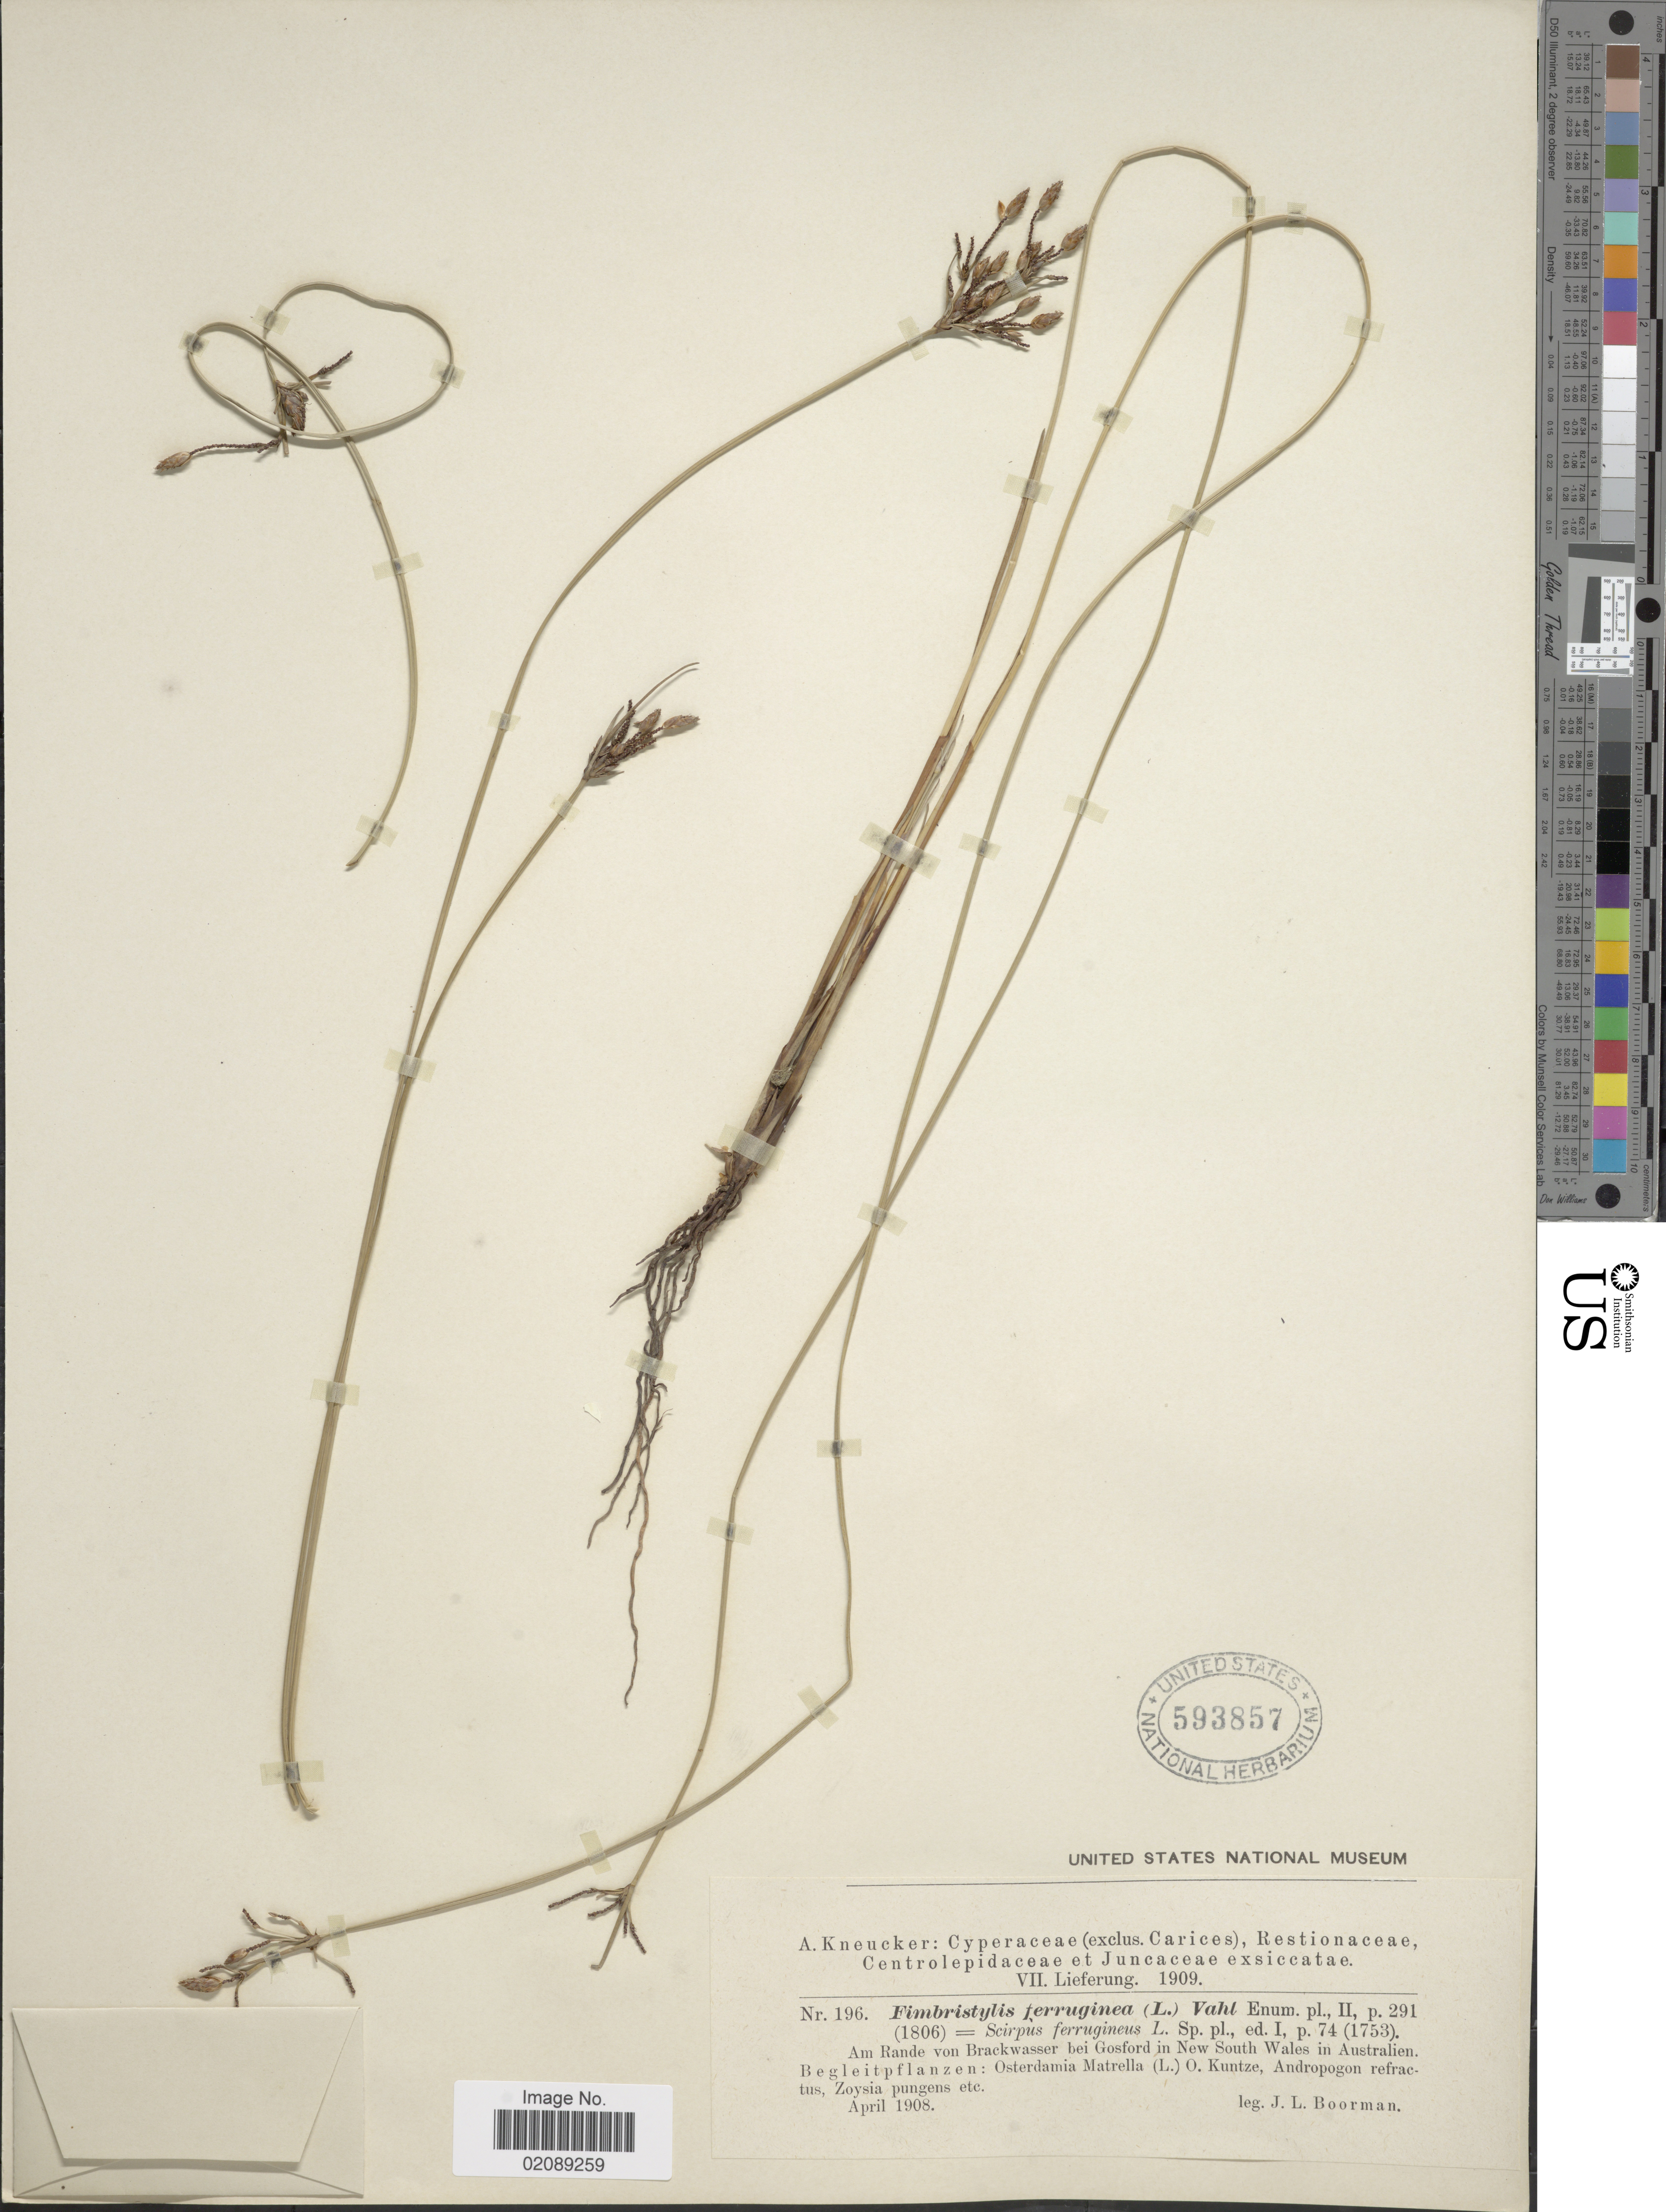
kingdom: Plantae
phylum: Tracheophyta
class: Liliopsida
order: Poales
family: Cyperaceae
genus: Fimbristylis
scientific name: Fimbristylis ferruginea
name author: (L.) Vahl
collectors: J. Boorman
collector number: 196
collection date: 1908-04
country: Australia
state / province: New South Wales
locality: Am Rande von Brackwasser bei Gosford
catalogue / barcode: US 593857